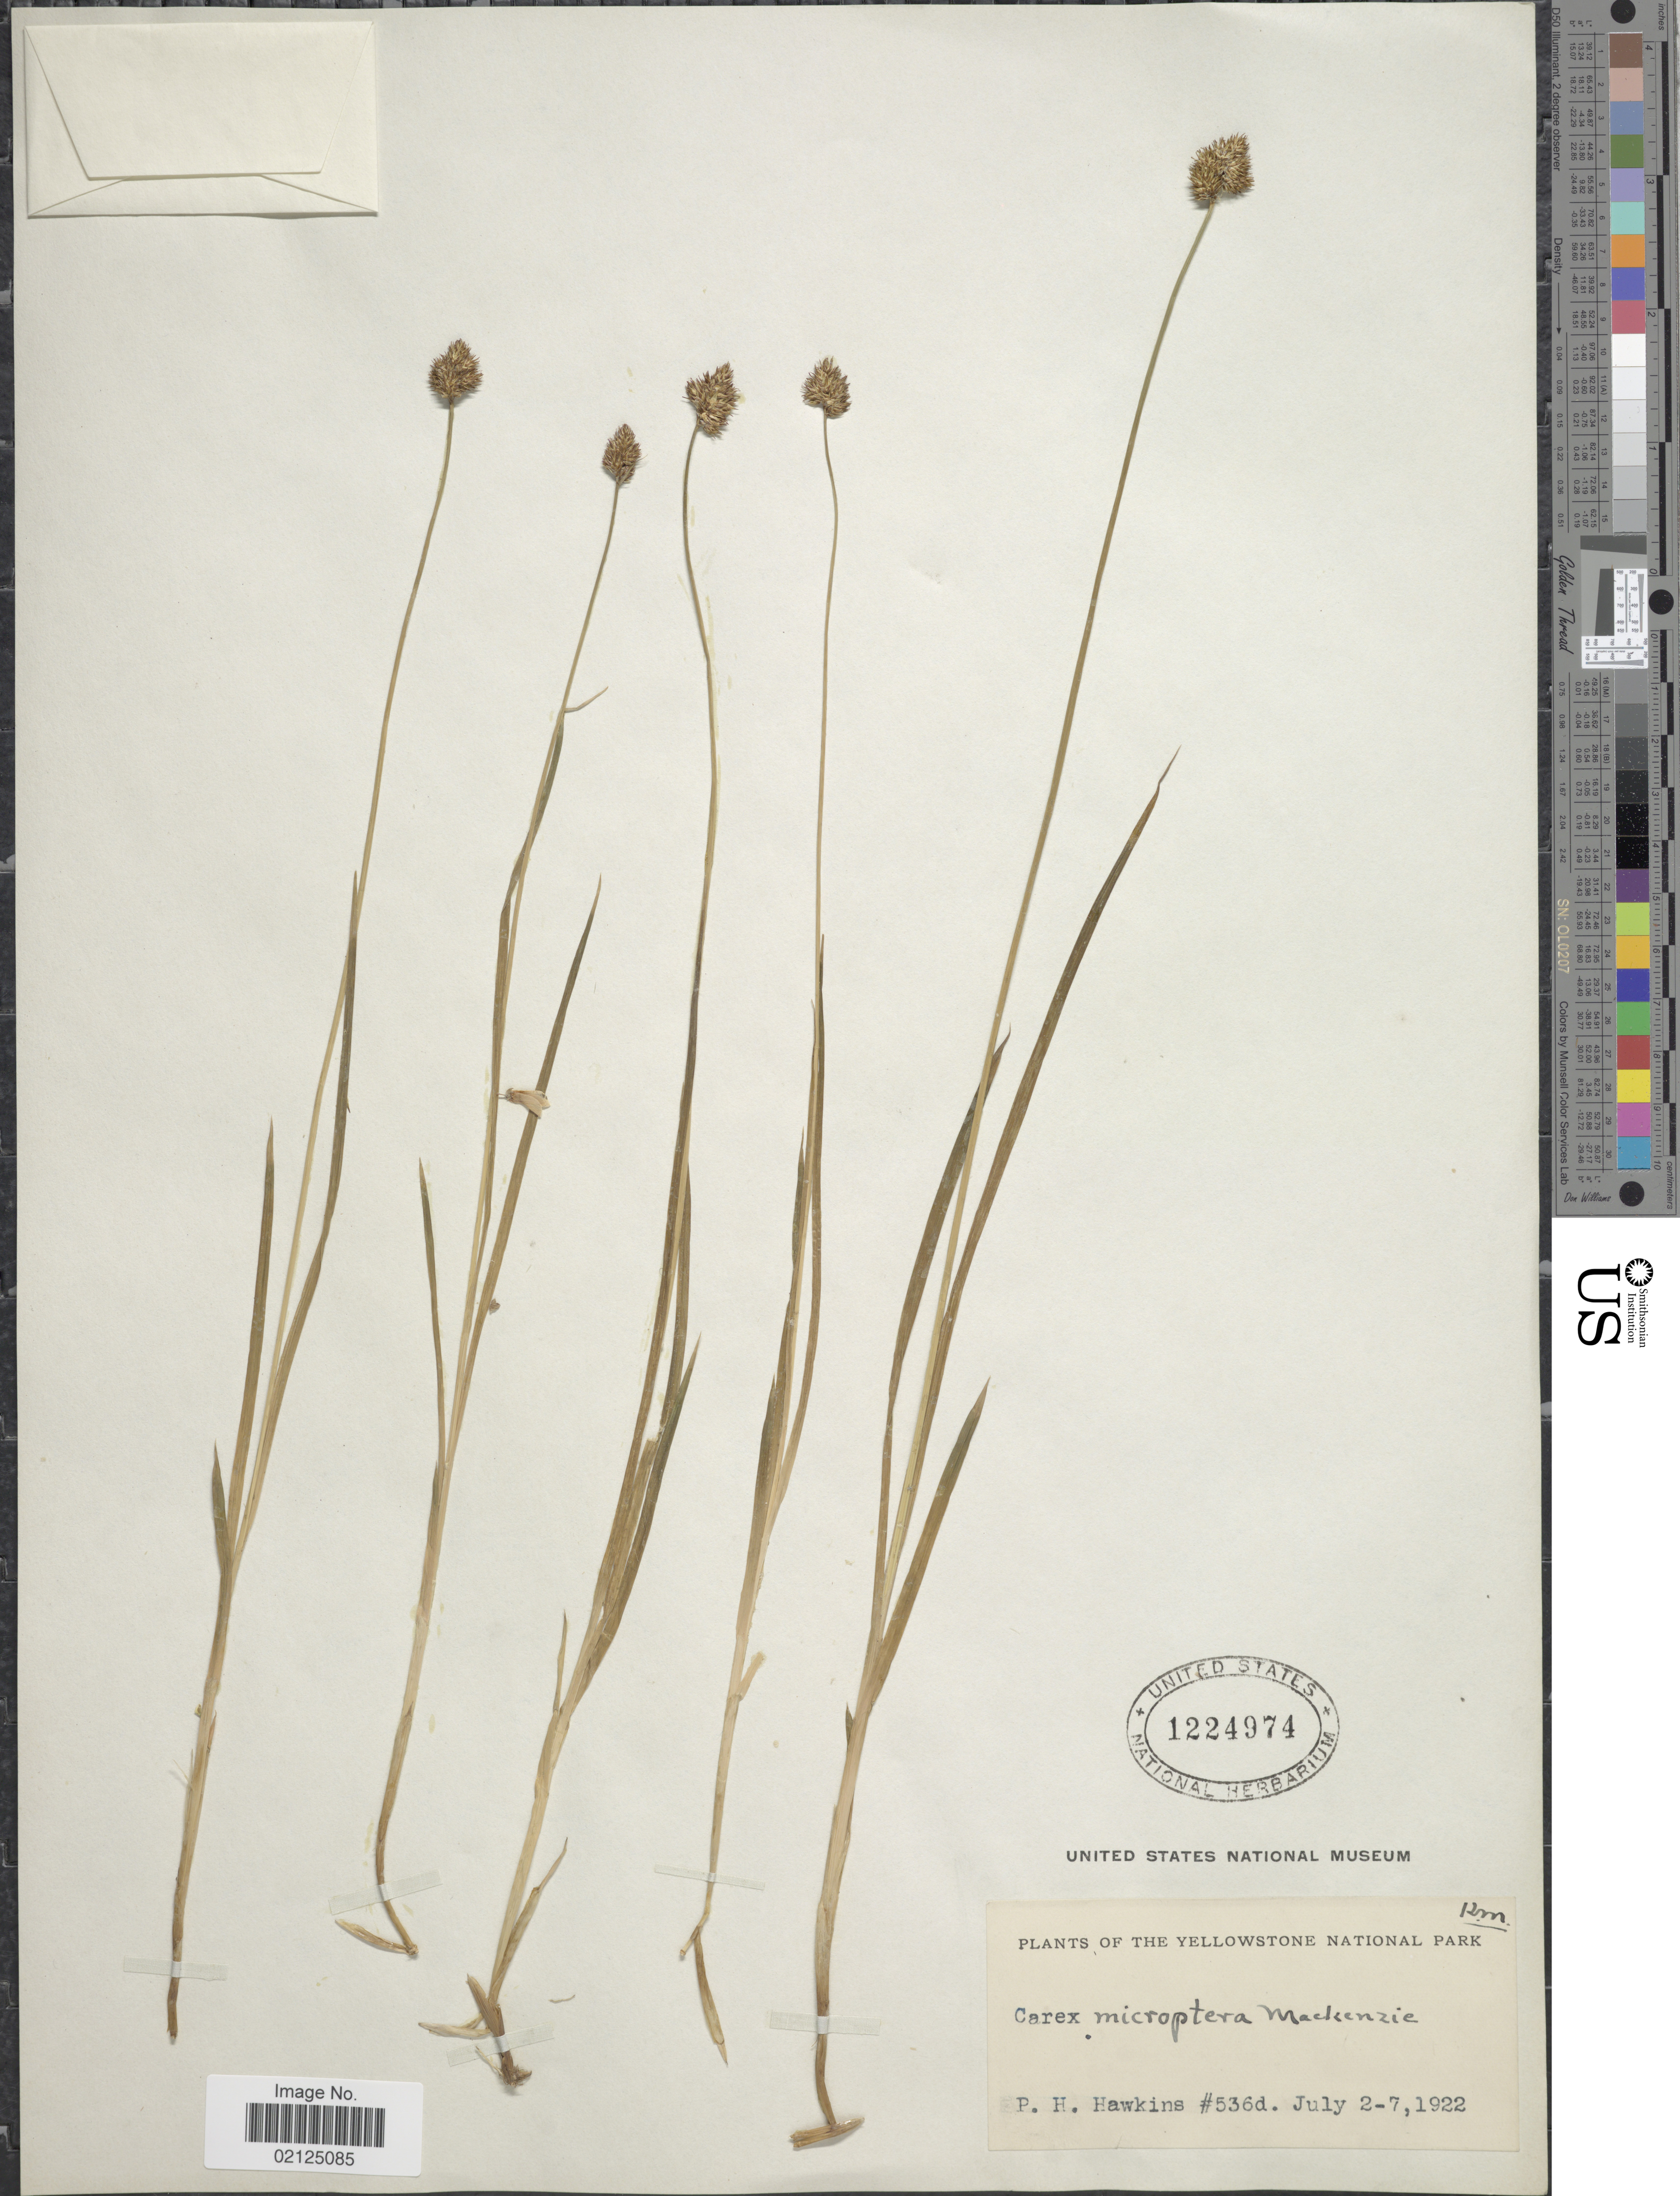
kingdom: Plantae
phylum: Tracheophyta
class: Liliopsida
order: Poales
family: Cyperaceae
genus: Carex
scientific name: Carex microptera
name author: Mack.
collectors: P. Hawkins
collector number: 536d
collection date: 1922-07-02/1922-07-07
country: United States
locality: The Yellowstone National Park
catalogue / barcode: US 1224974